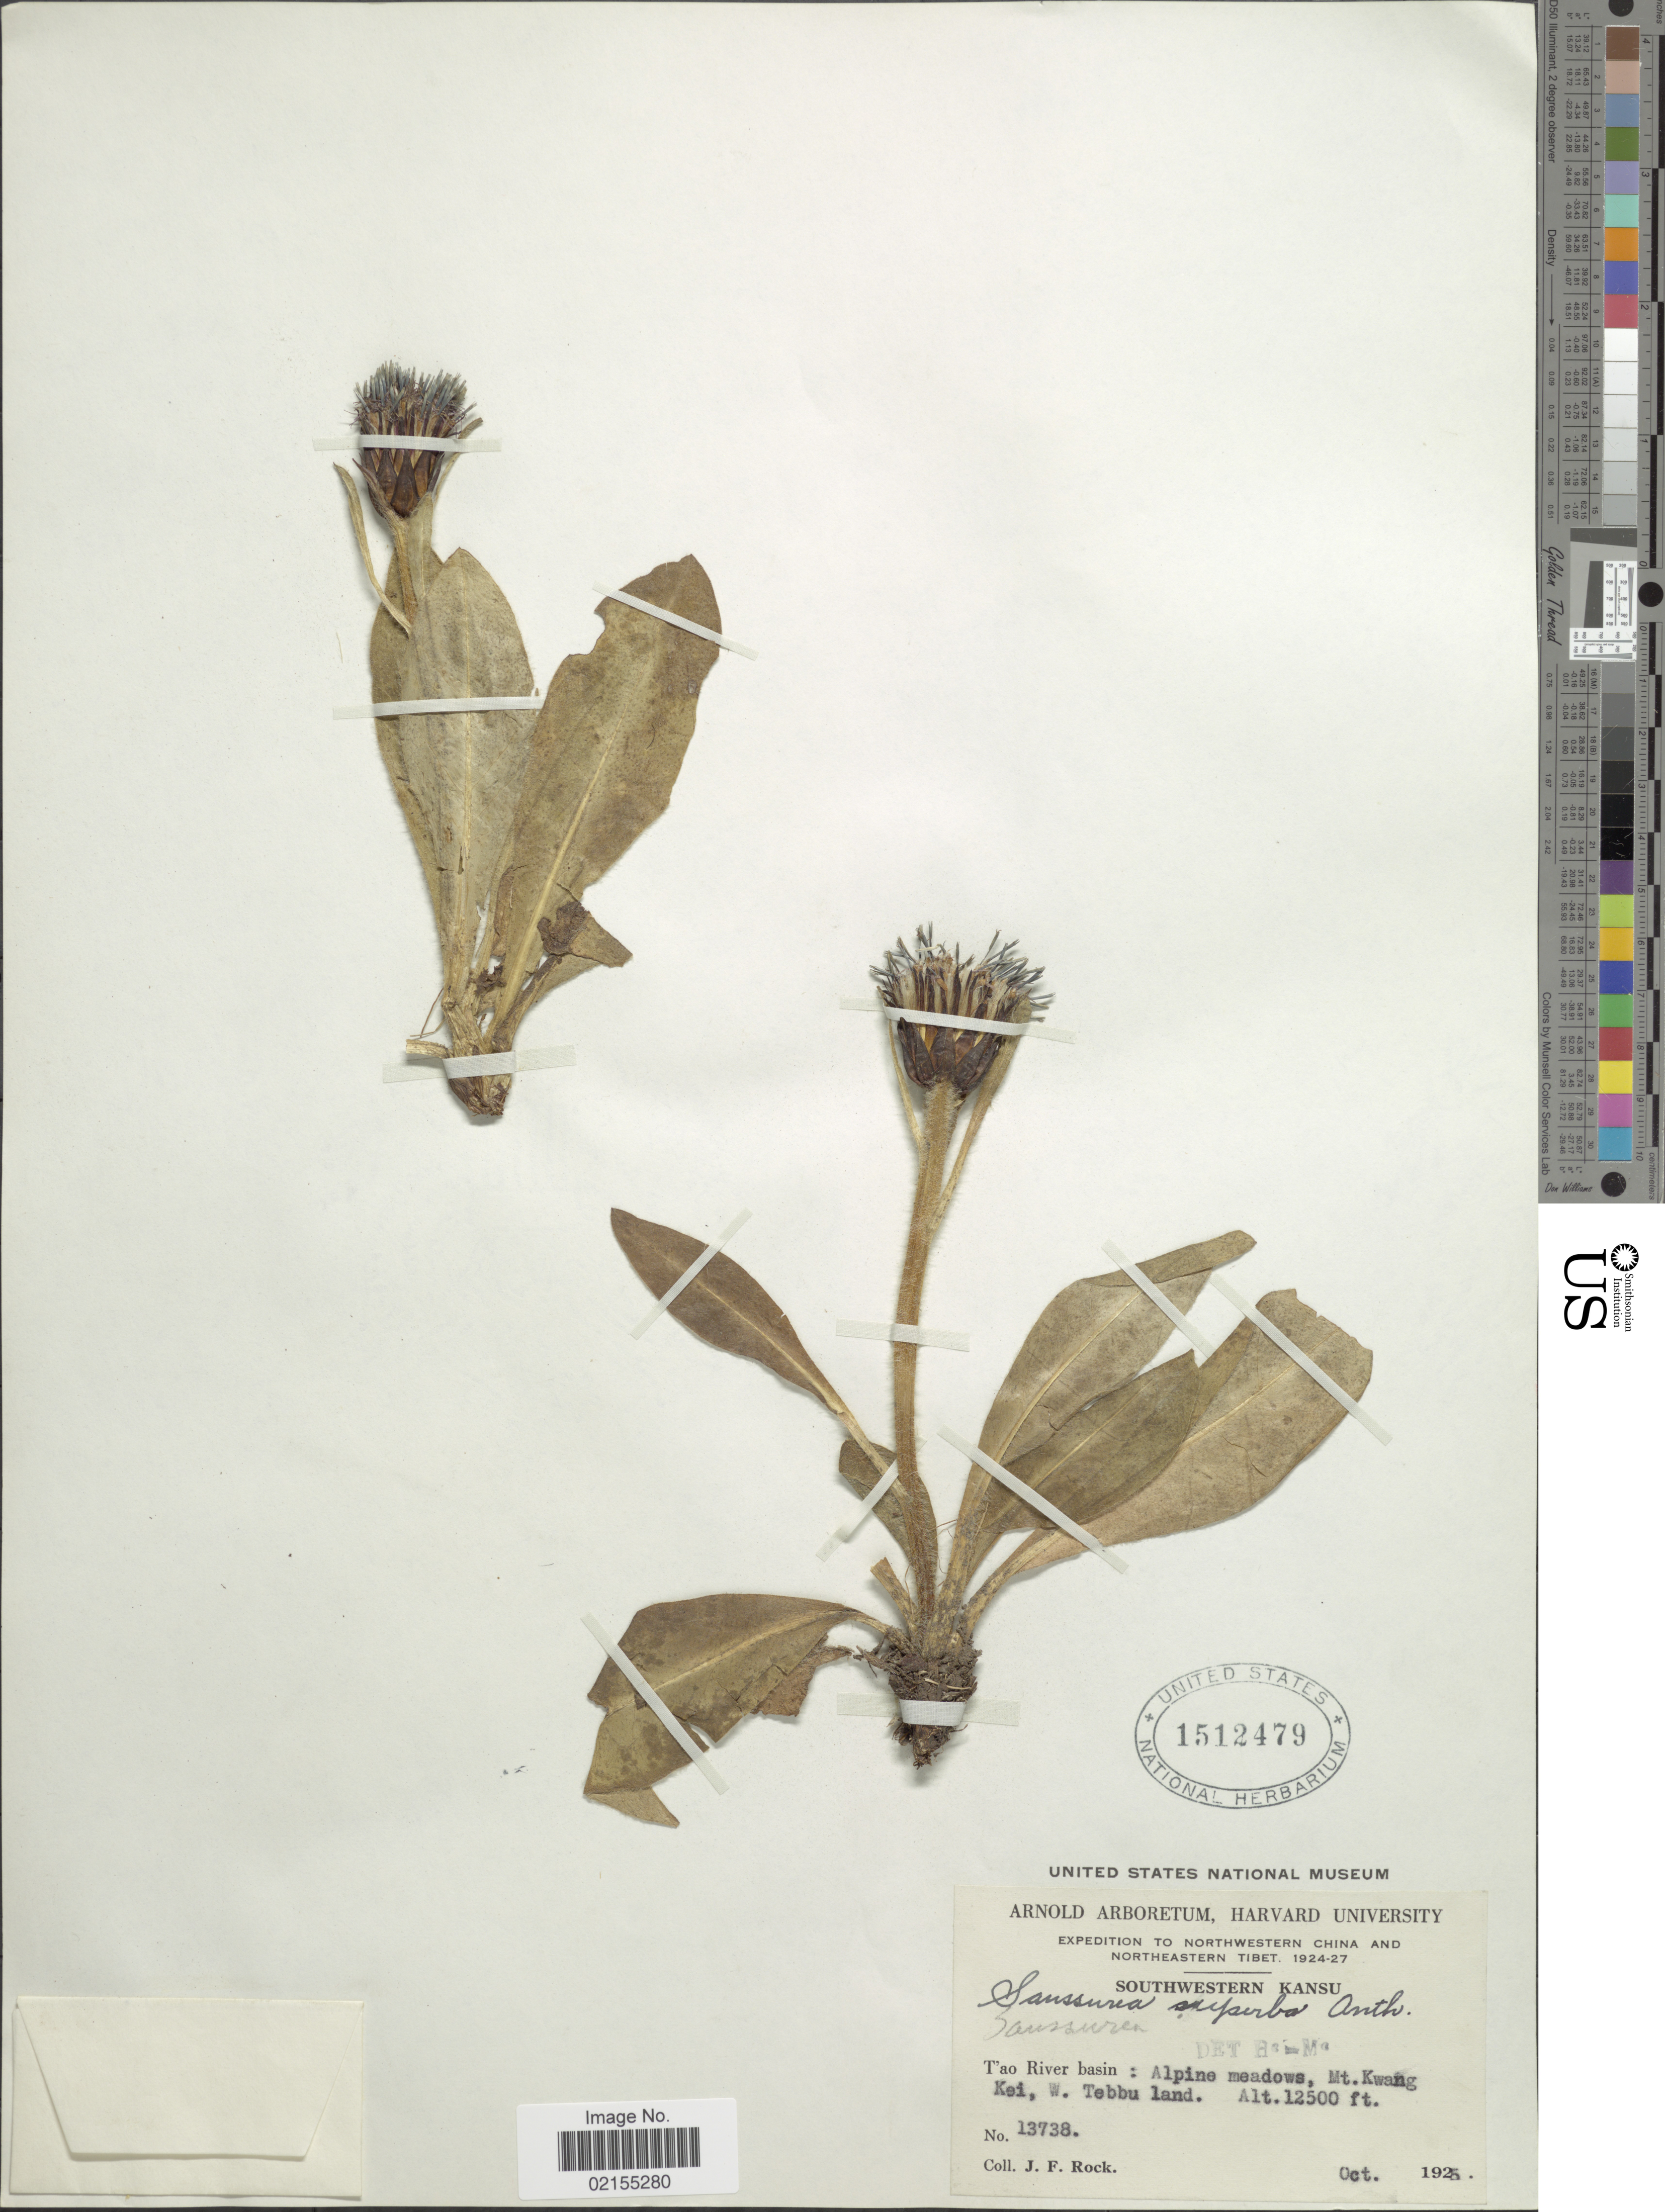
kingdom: Plantae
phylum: Tracheophyta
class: Magnoliopsida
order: Asterales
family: Asteraceae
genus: Saussurea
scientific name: Saussurea hieracioides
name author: Hook. f.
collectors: J. Rock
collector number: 13738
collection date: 1925-10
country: China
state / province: Gansu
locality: Northwestern China & Northeastern Tibet, T' ao River Basin: Alpine meadows, Mt. Kwang Kei, W. Tebbu Land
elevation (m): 3810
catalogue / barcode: US 1512479